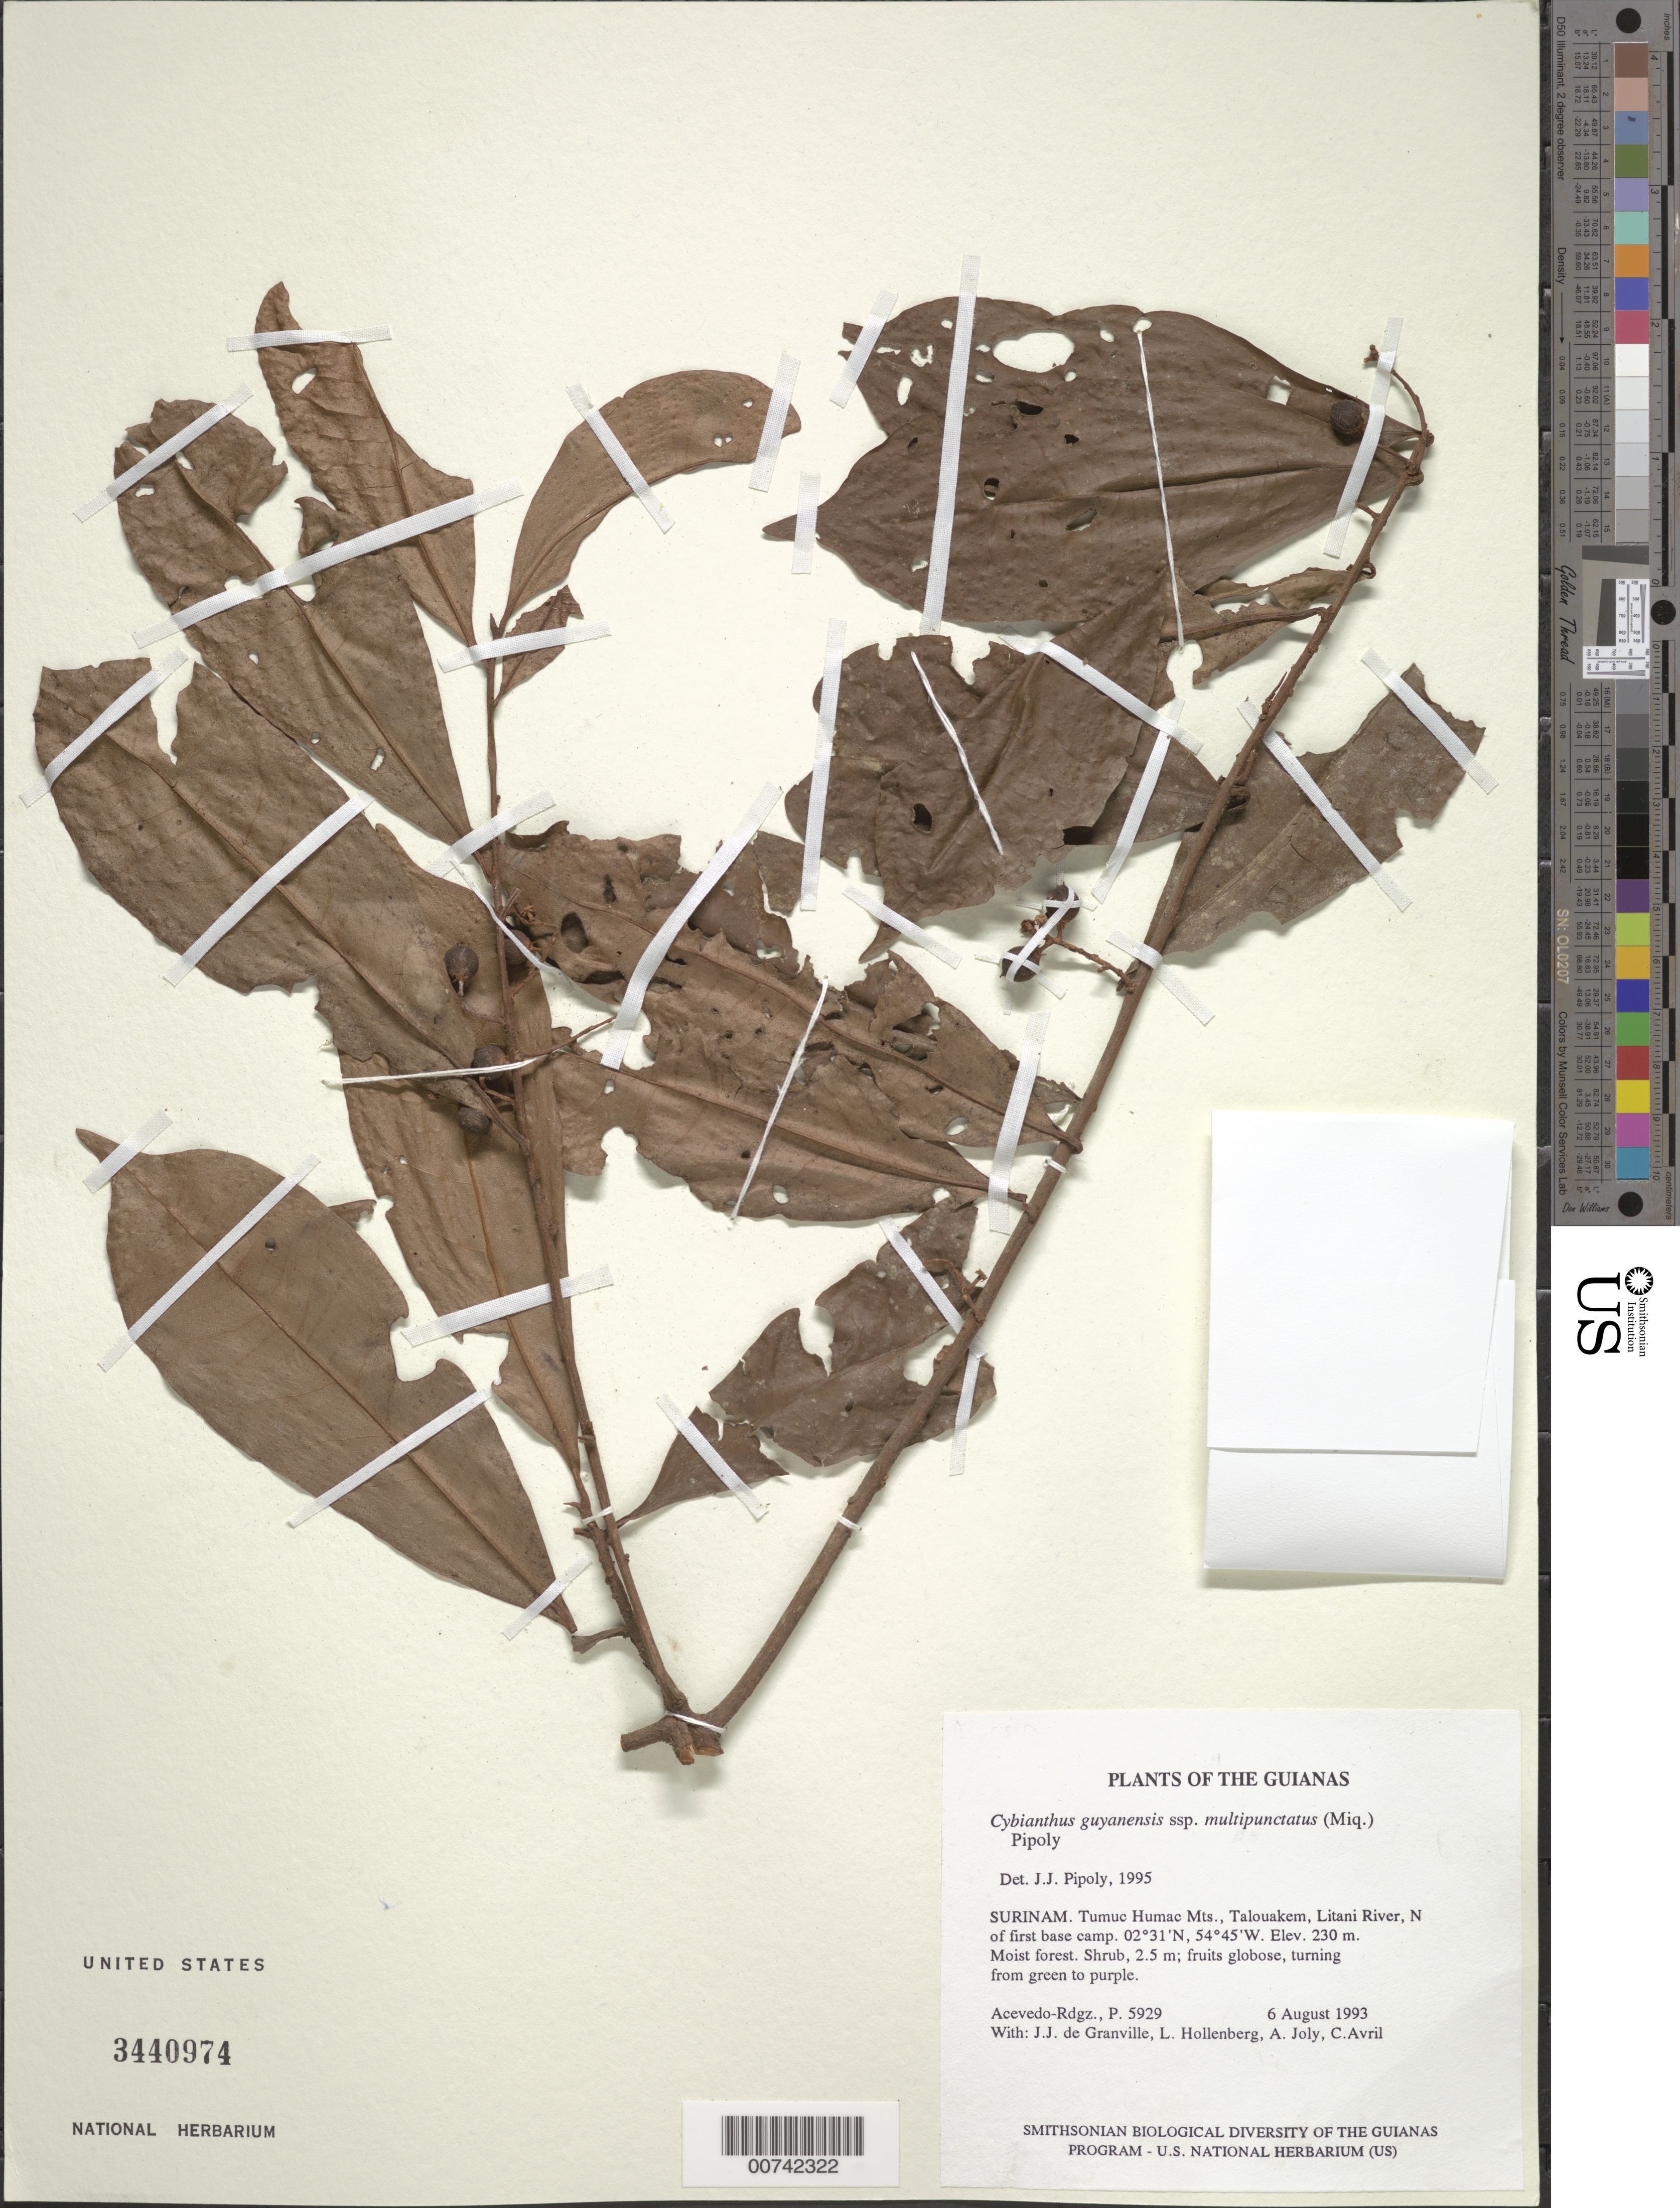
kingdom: Plantae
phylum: Tracheophyta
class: Magnoliopsida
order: Ericales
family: Primulaceae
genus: Cybianthus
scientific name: Cybianthus guyanensis subsp. multipunctatus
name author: (A. DC.) Pipoly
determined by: Pipoly, J. J., III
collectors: P. Acevedo-Rodr., J.-J. de Granville, A. Boyer, C. Avril de Maria & L. Hollenberg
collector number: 5929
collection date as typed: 06 Aug 1993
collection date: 1993-08-06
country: Suriname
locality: Tumuc Humac Mts., Talouakem, Litani River, first base camp.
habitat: Moist forest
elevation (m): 230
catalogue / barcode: US 3440974